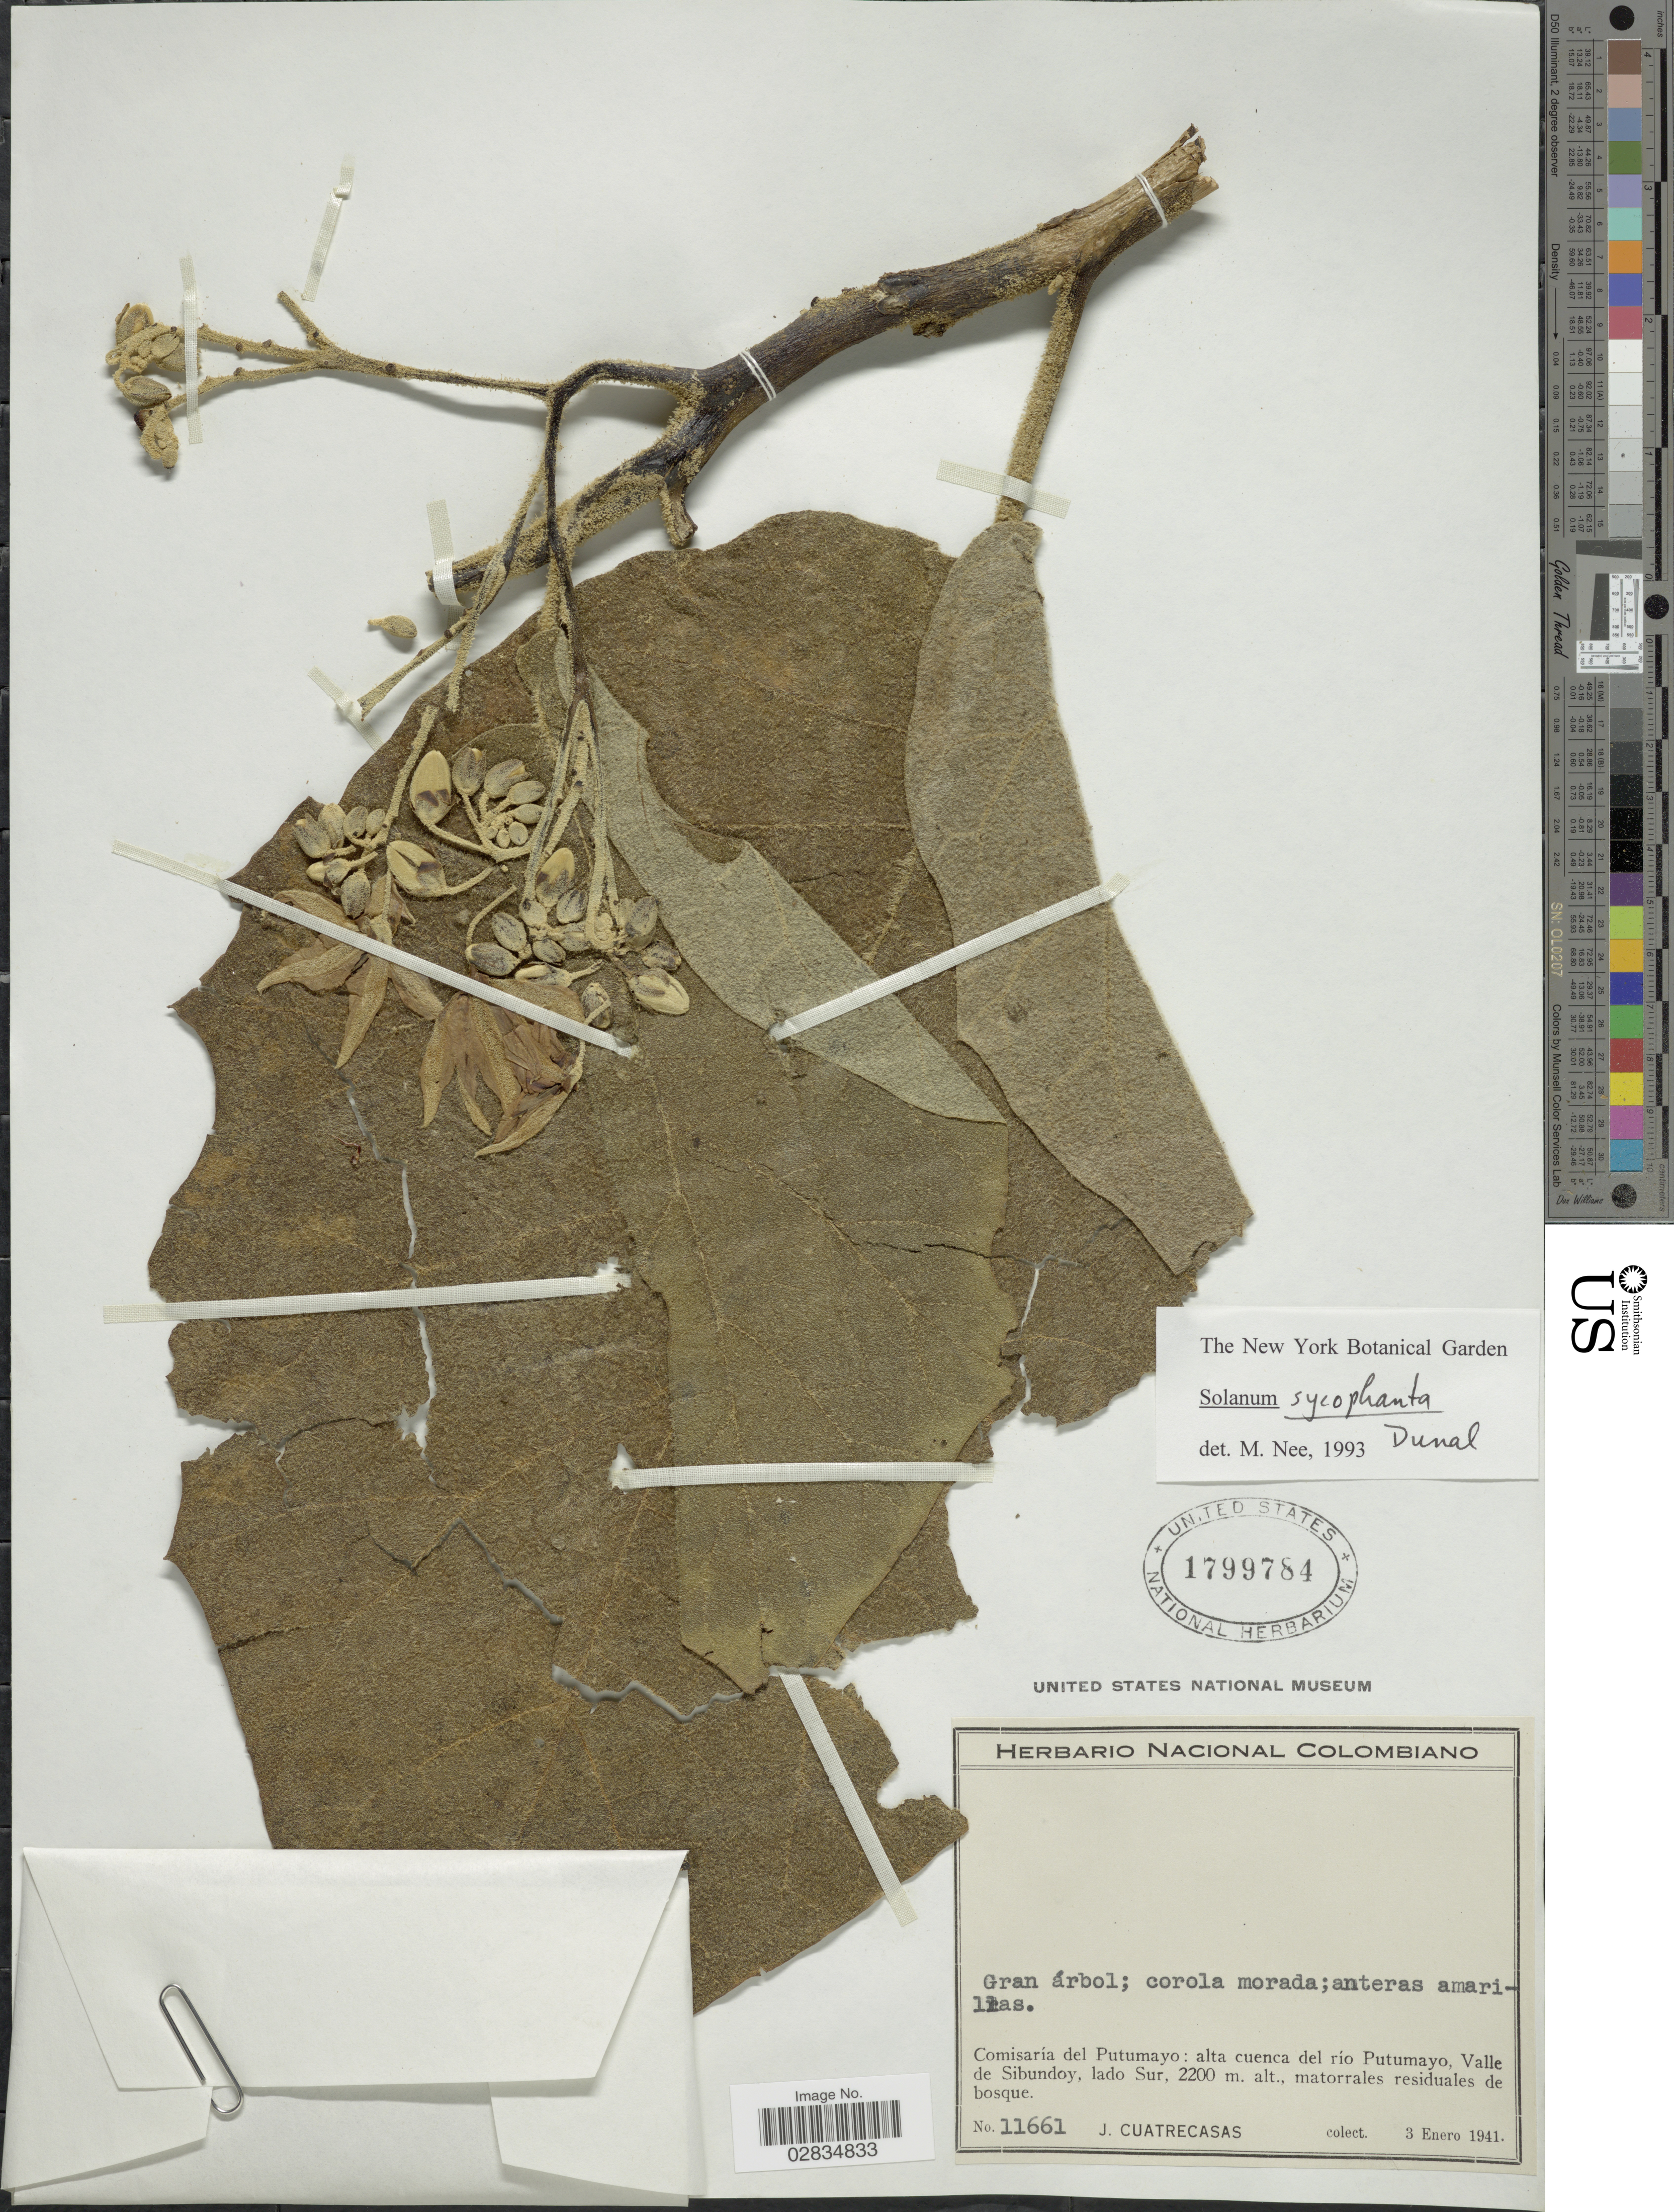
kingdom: Plantae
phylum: Tracheophyta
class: Magnoliopsida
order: Solanales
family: Solanaceae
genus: Solanum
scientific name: Solanum sycophanta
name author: Dunal in DC.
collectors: J. Cuatrecasas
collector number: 11661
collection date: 1941-01-03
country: Colombia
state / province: Putumayo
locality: Comasaría del Putumayo: alta cuenca del río Putumayo, Valle de Sibundoy, lado Sur.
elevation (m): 2200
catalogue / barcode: US 1799784